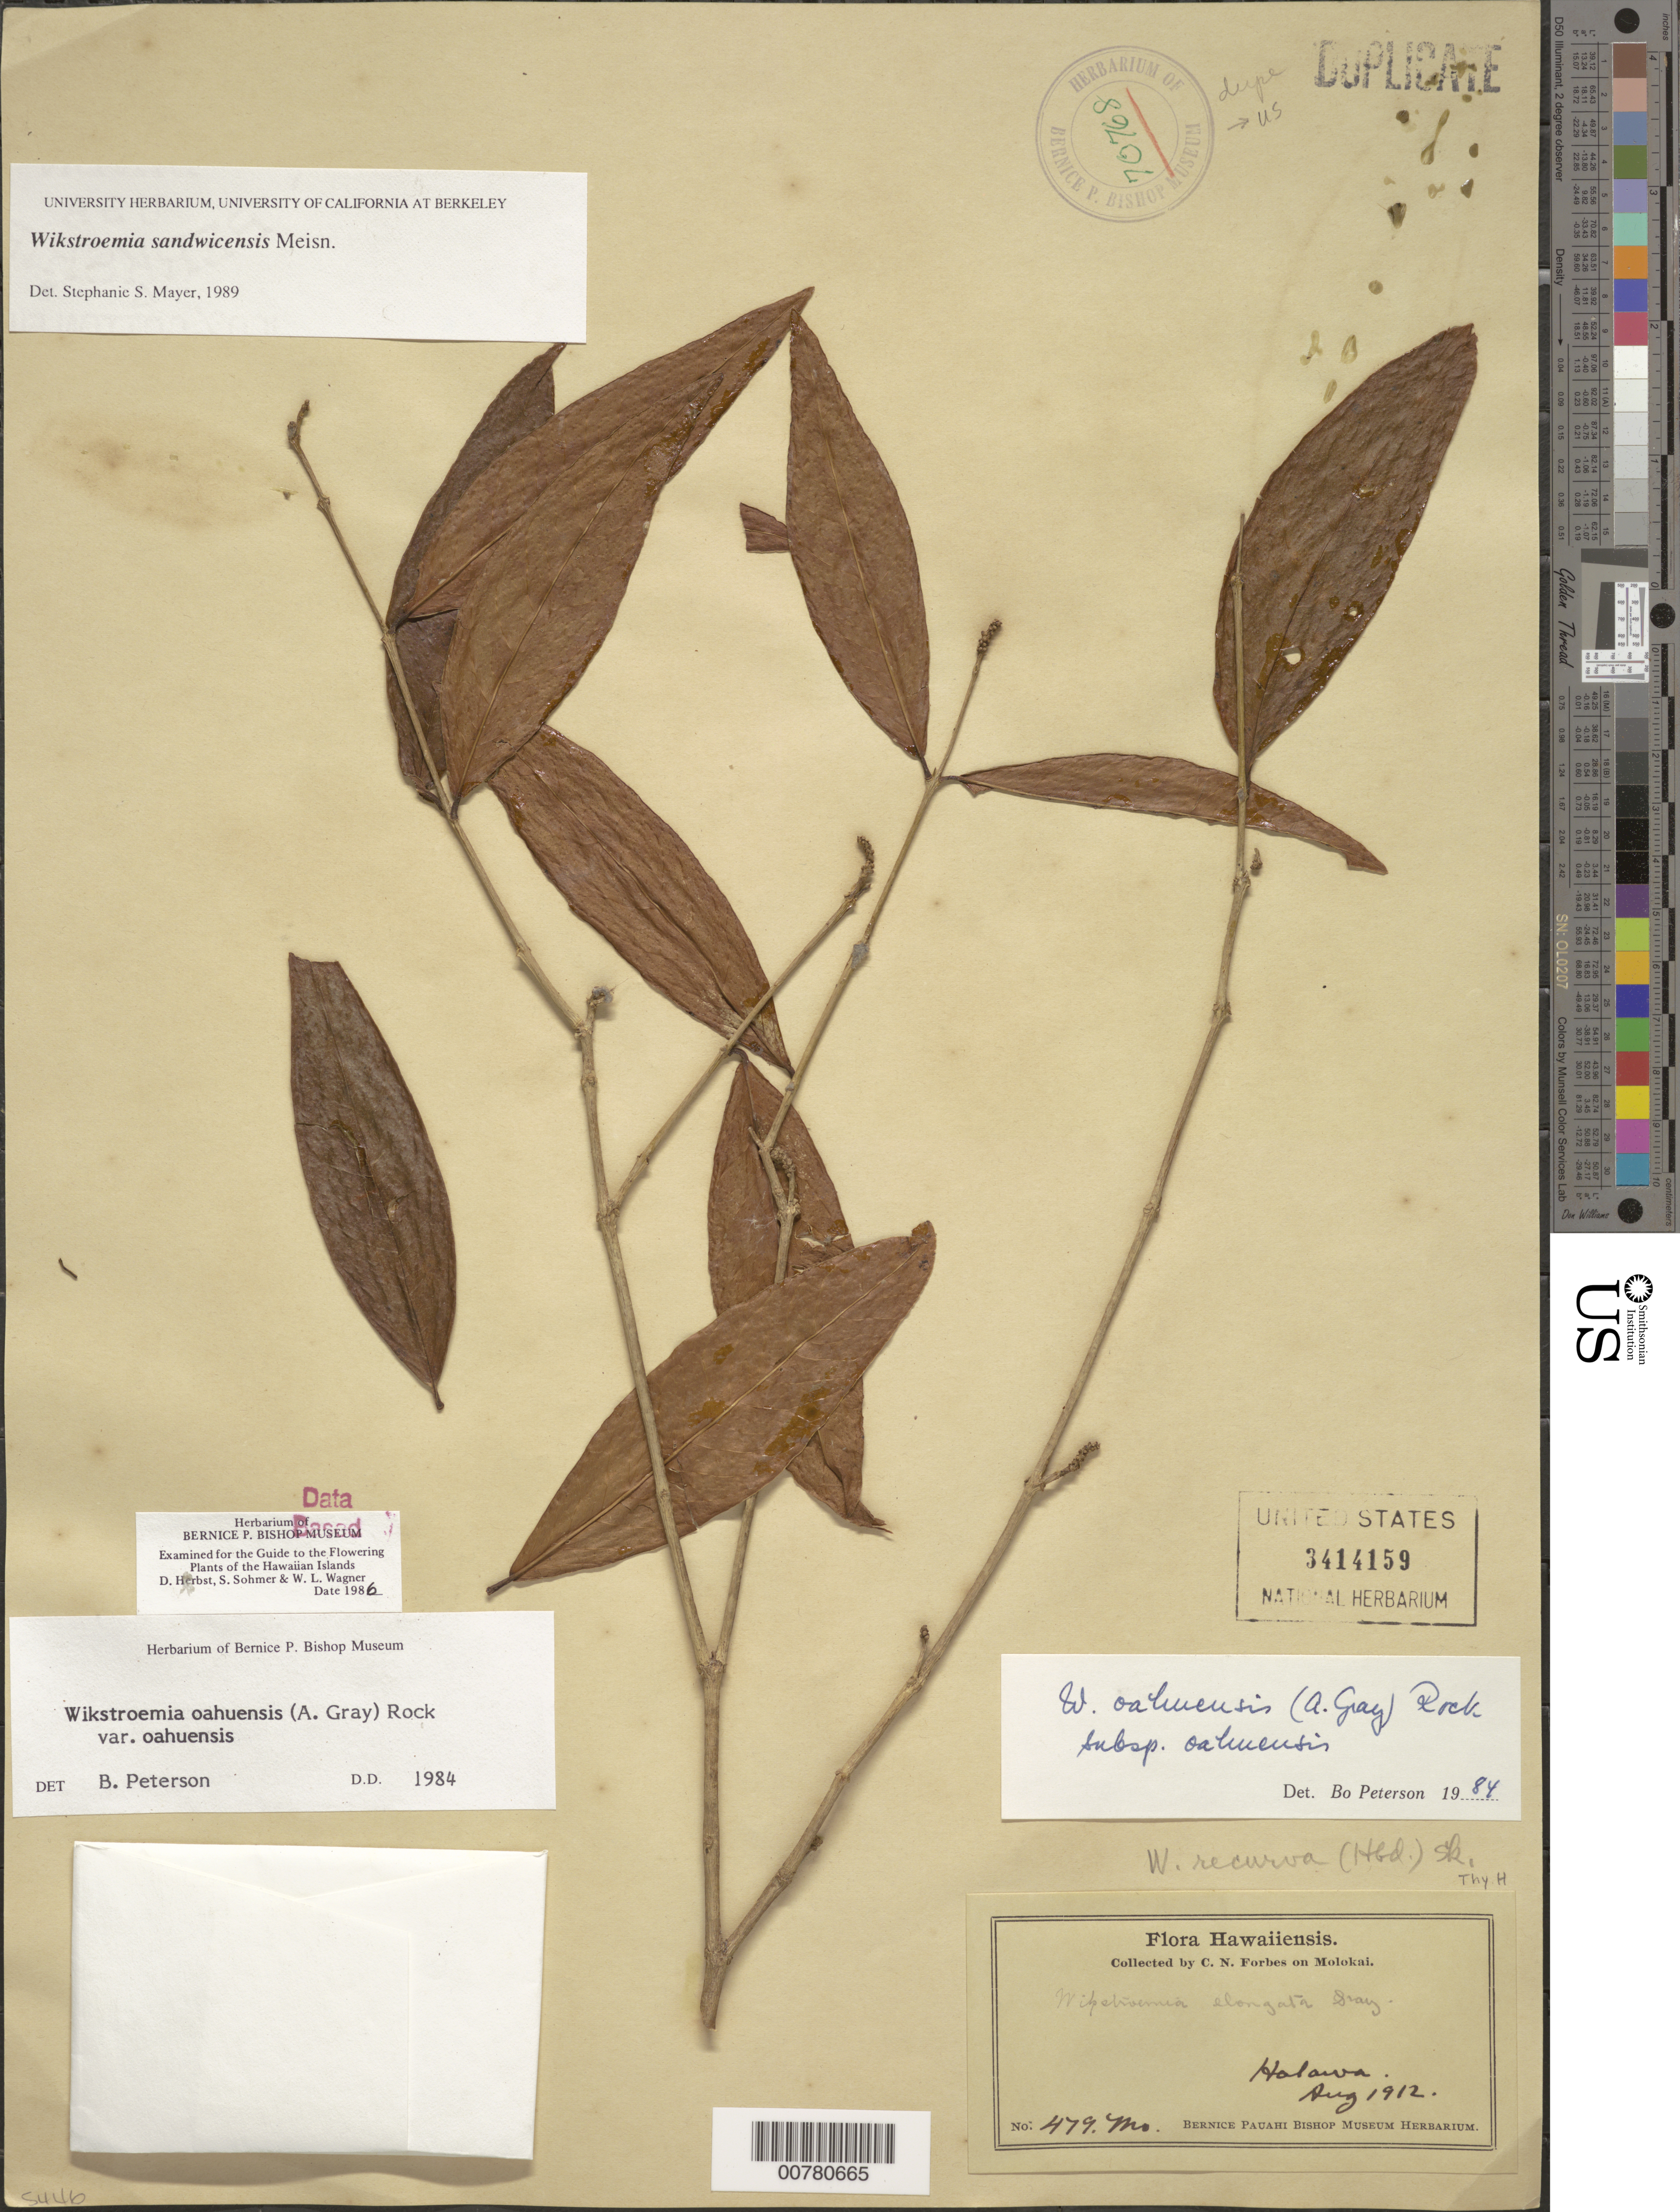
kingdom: Plantae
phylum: Tracheophyta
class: Magnoliopsida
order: Malvales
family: Thymelaeaceae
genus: Wikstroemia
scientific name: Wikstroemia oahuensis var. oahuensis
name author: (A. Gray) Rock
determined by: Wagner, W. L.; Herbst, D. R.; Sohmer, S. H.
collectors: C. N. Forbes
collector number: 479.Mo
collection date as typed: Aug 1912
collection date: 1912-08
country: United States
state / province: Hawaii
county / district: Maui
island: Moloka'i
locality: Halawa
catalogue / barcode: US 3414159